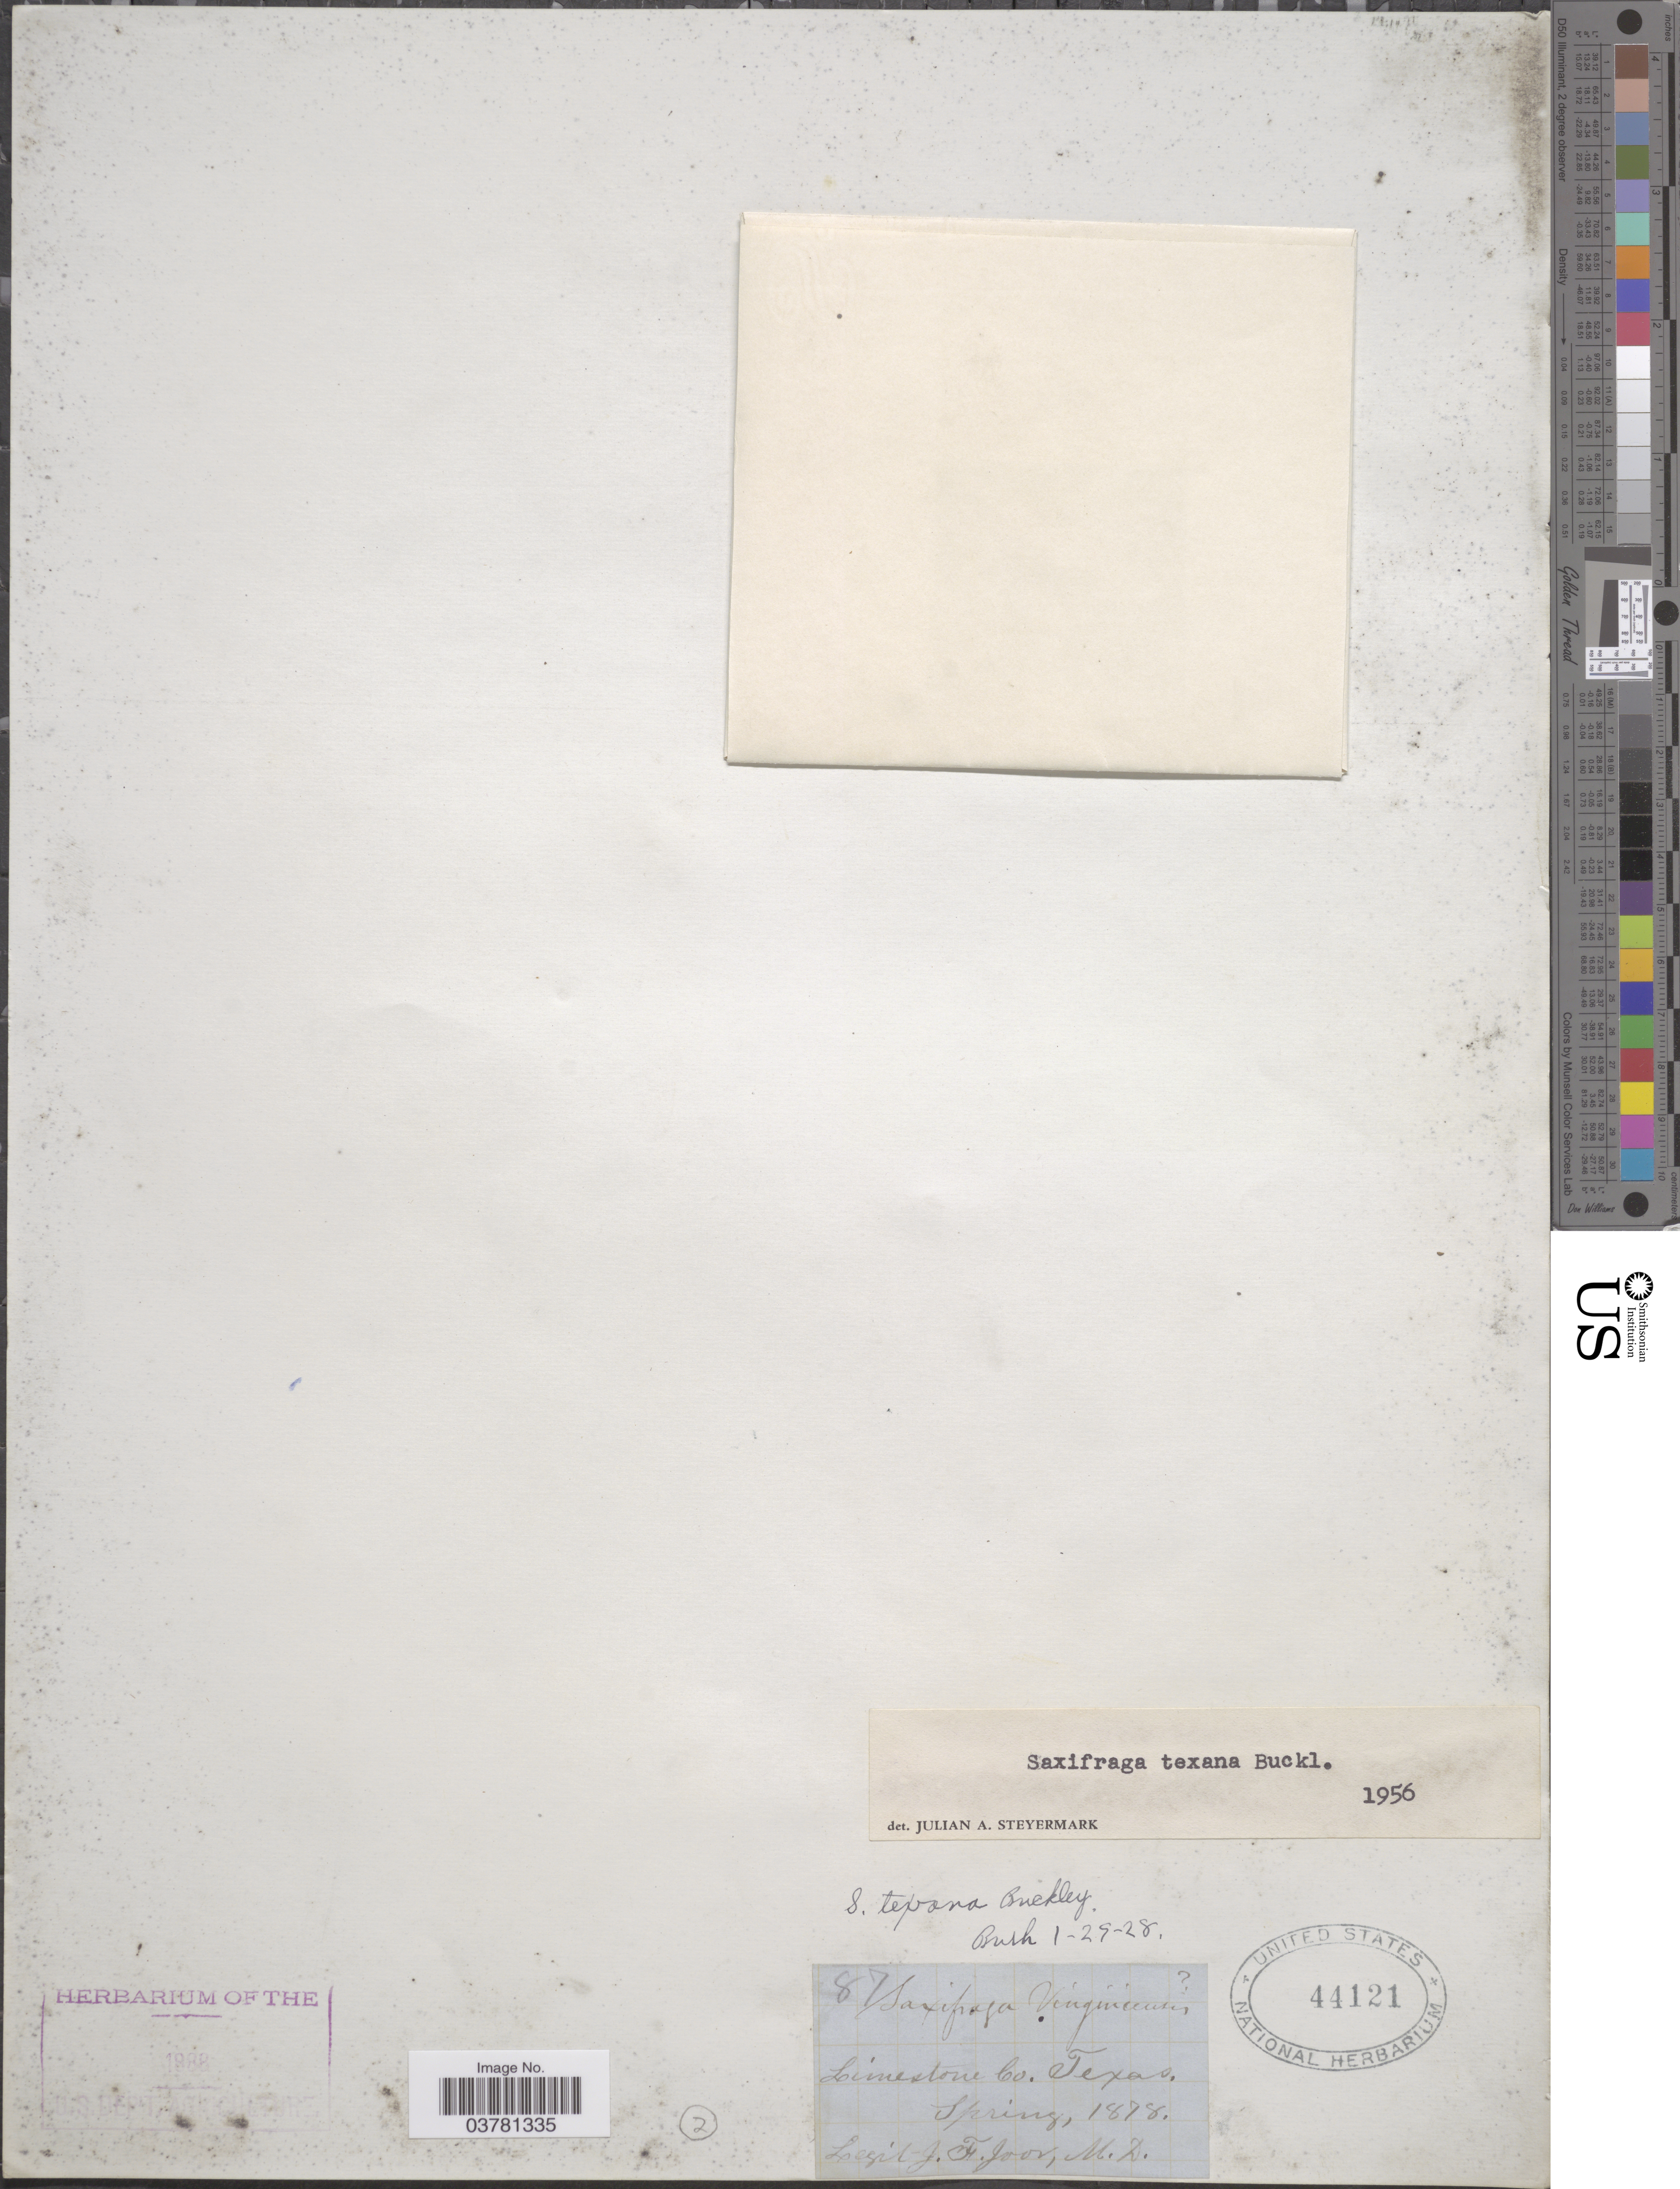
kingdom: Plantae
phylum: Tracheophyta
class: Magnoliopsida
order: Saxifragales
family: Saxifragaceae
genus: Micranthes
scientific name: Micranthes texana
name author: (Buckley) Small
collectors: J. F. Joor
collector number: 87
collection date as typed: Spring, 1878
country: United States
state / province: Texas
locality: Limestone Co.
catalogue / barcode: US 44121